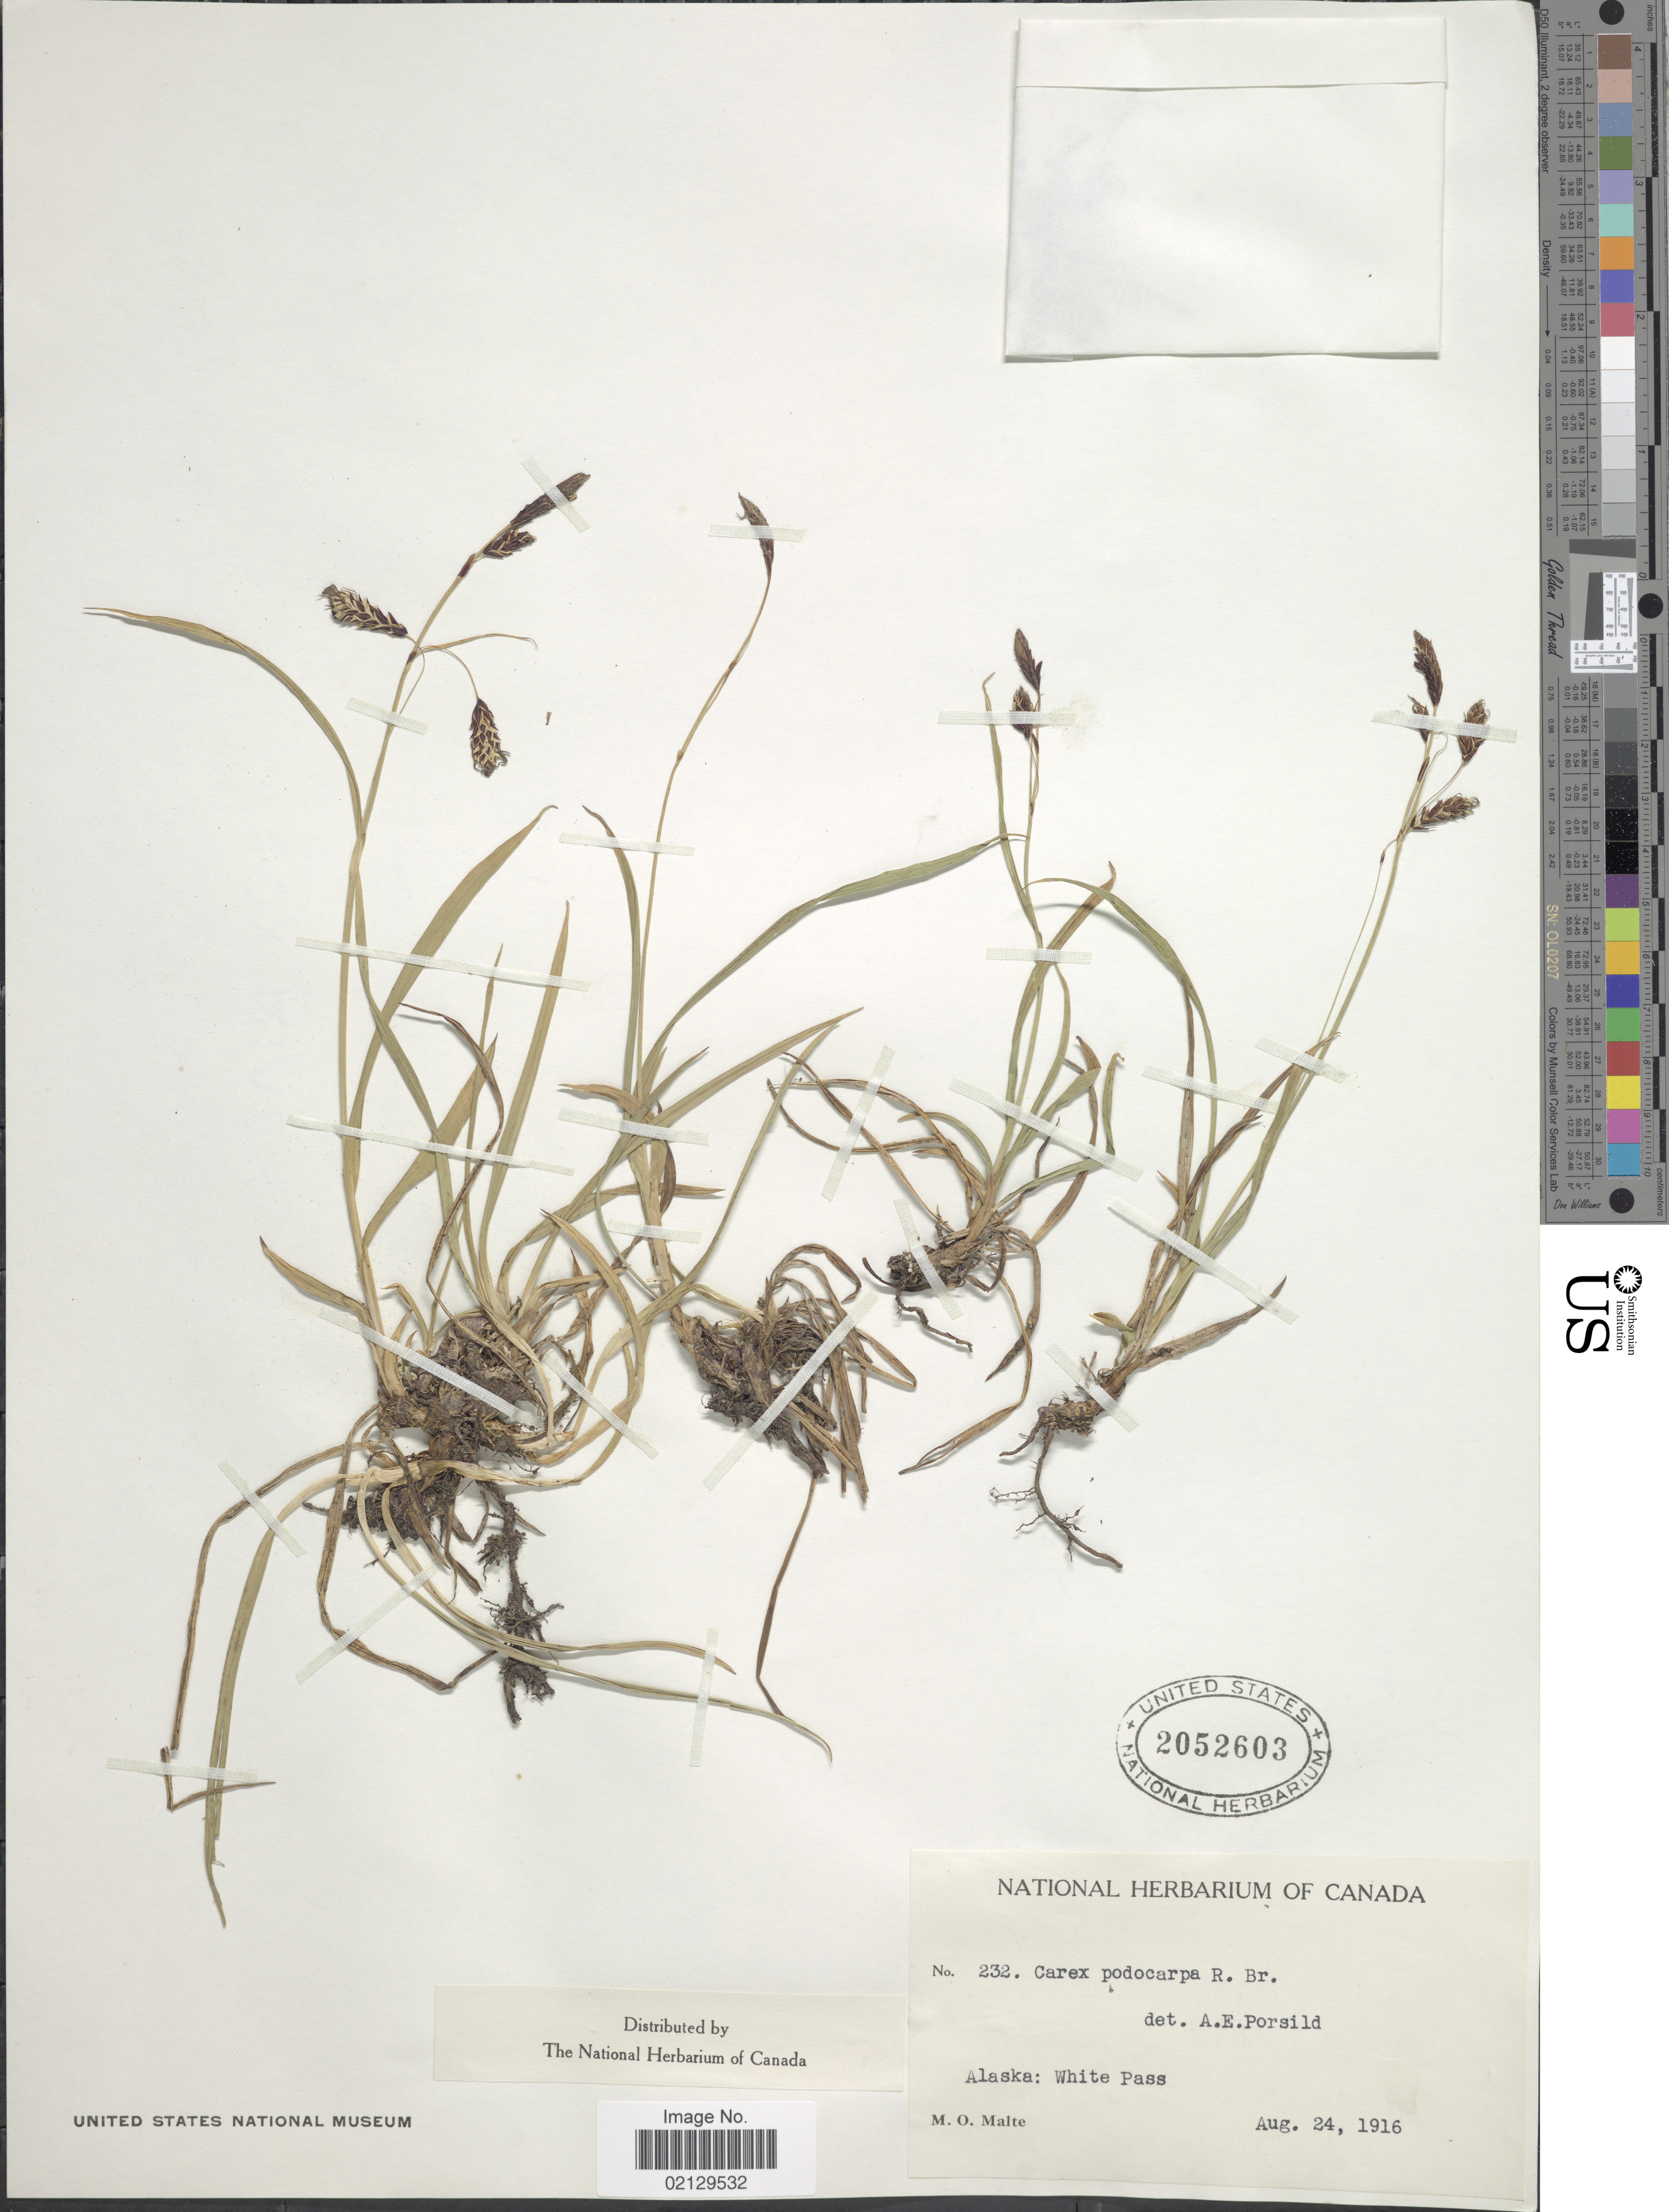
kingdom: Plantae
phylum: Tracheophyta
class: Liliopsida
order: Poales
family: Cyperaceae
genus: Carex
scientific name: Carex podocarpa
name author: R. Br.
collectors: M. O. Malte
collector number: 232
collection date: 1916-08-24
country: United States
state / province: Alaska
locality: Alaska: White Pass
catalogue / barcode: US 2052603